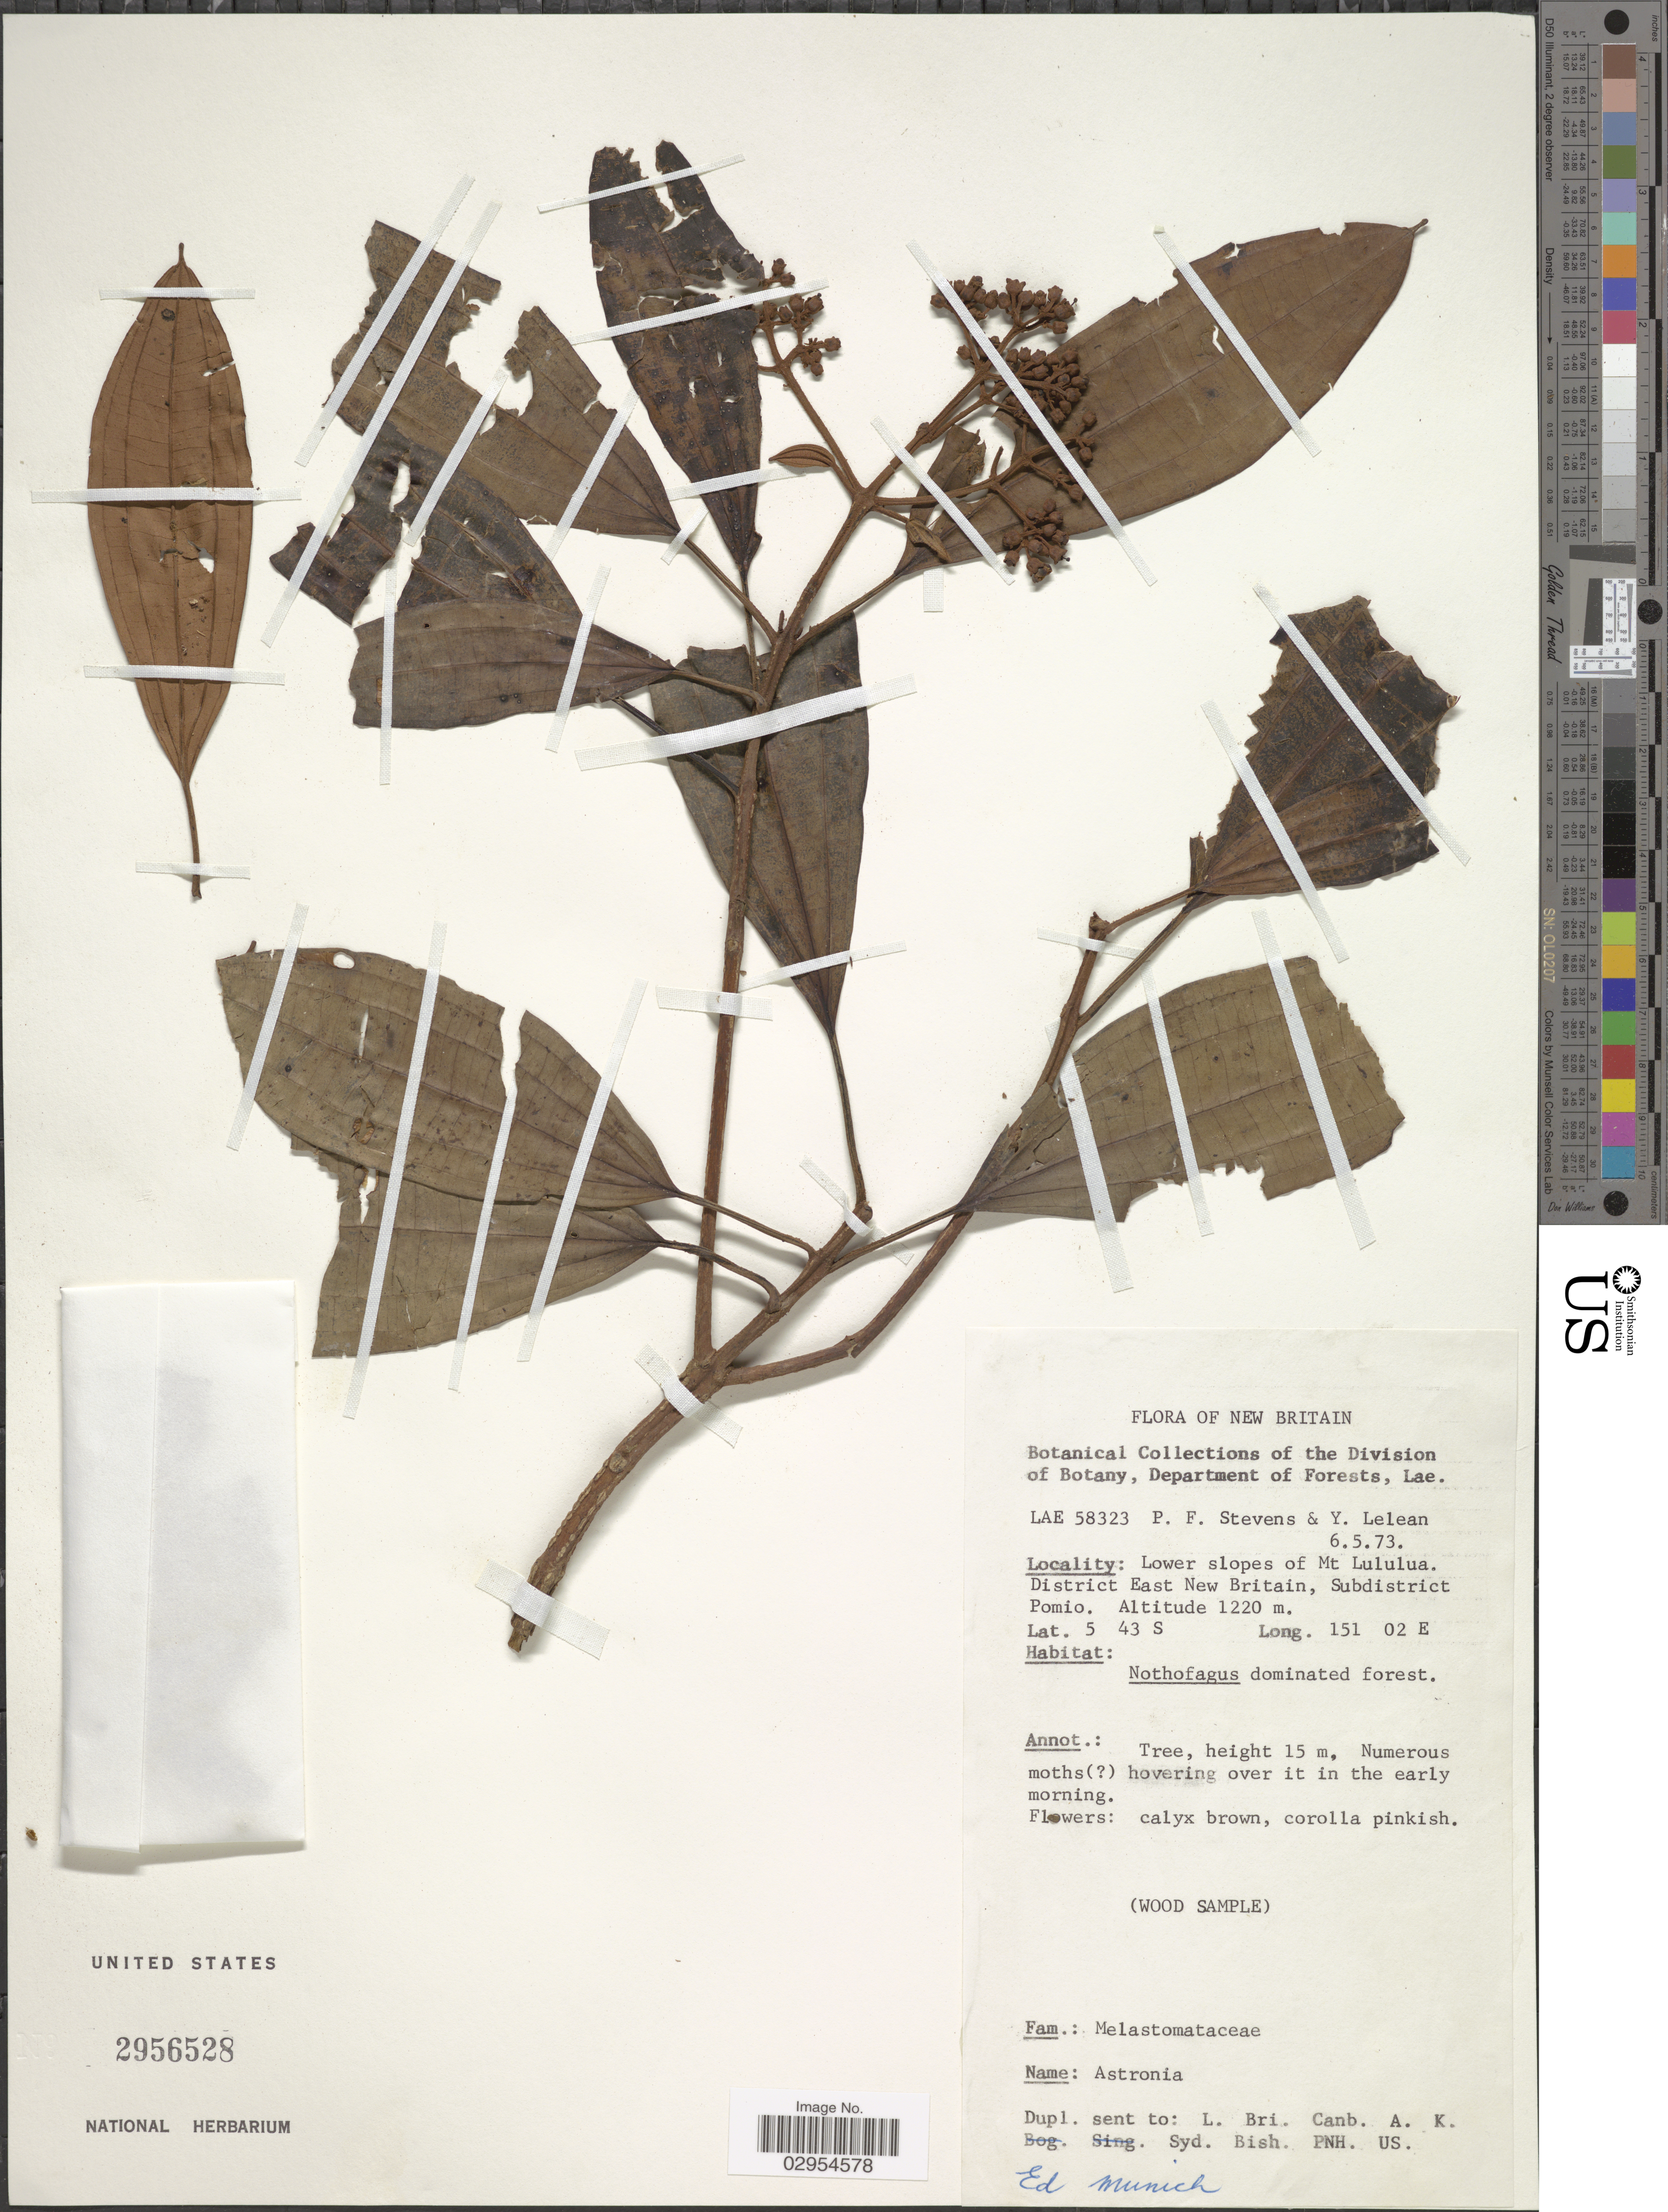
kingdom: Plantae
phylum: Tracheophyta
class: Magnoliopsida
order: Myrtales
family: Melastomataceae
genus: Astronia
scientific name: Astronia sp.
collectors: P. F. Stevens & Y. Lelean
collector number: LAE 58323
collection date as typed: Transcribed d/m/y: 6/5/73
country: Papua New Guinea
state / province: East New Britain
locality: New Britain. Lower slopes of Mt Lululua. District East New Britain, Subdistrict Pomio.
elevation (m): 1220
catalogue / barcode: US 2956528